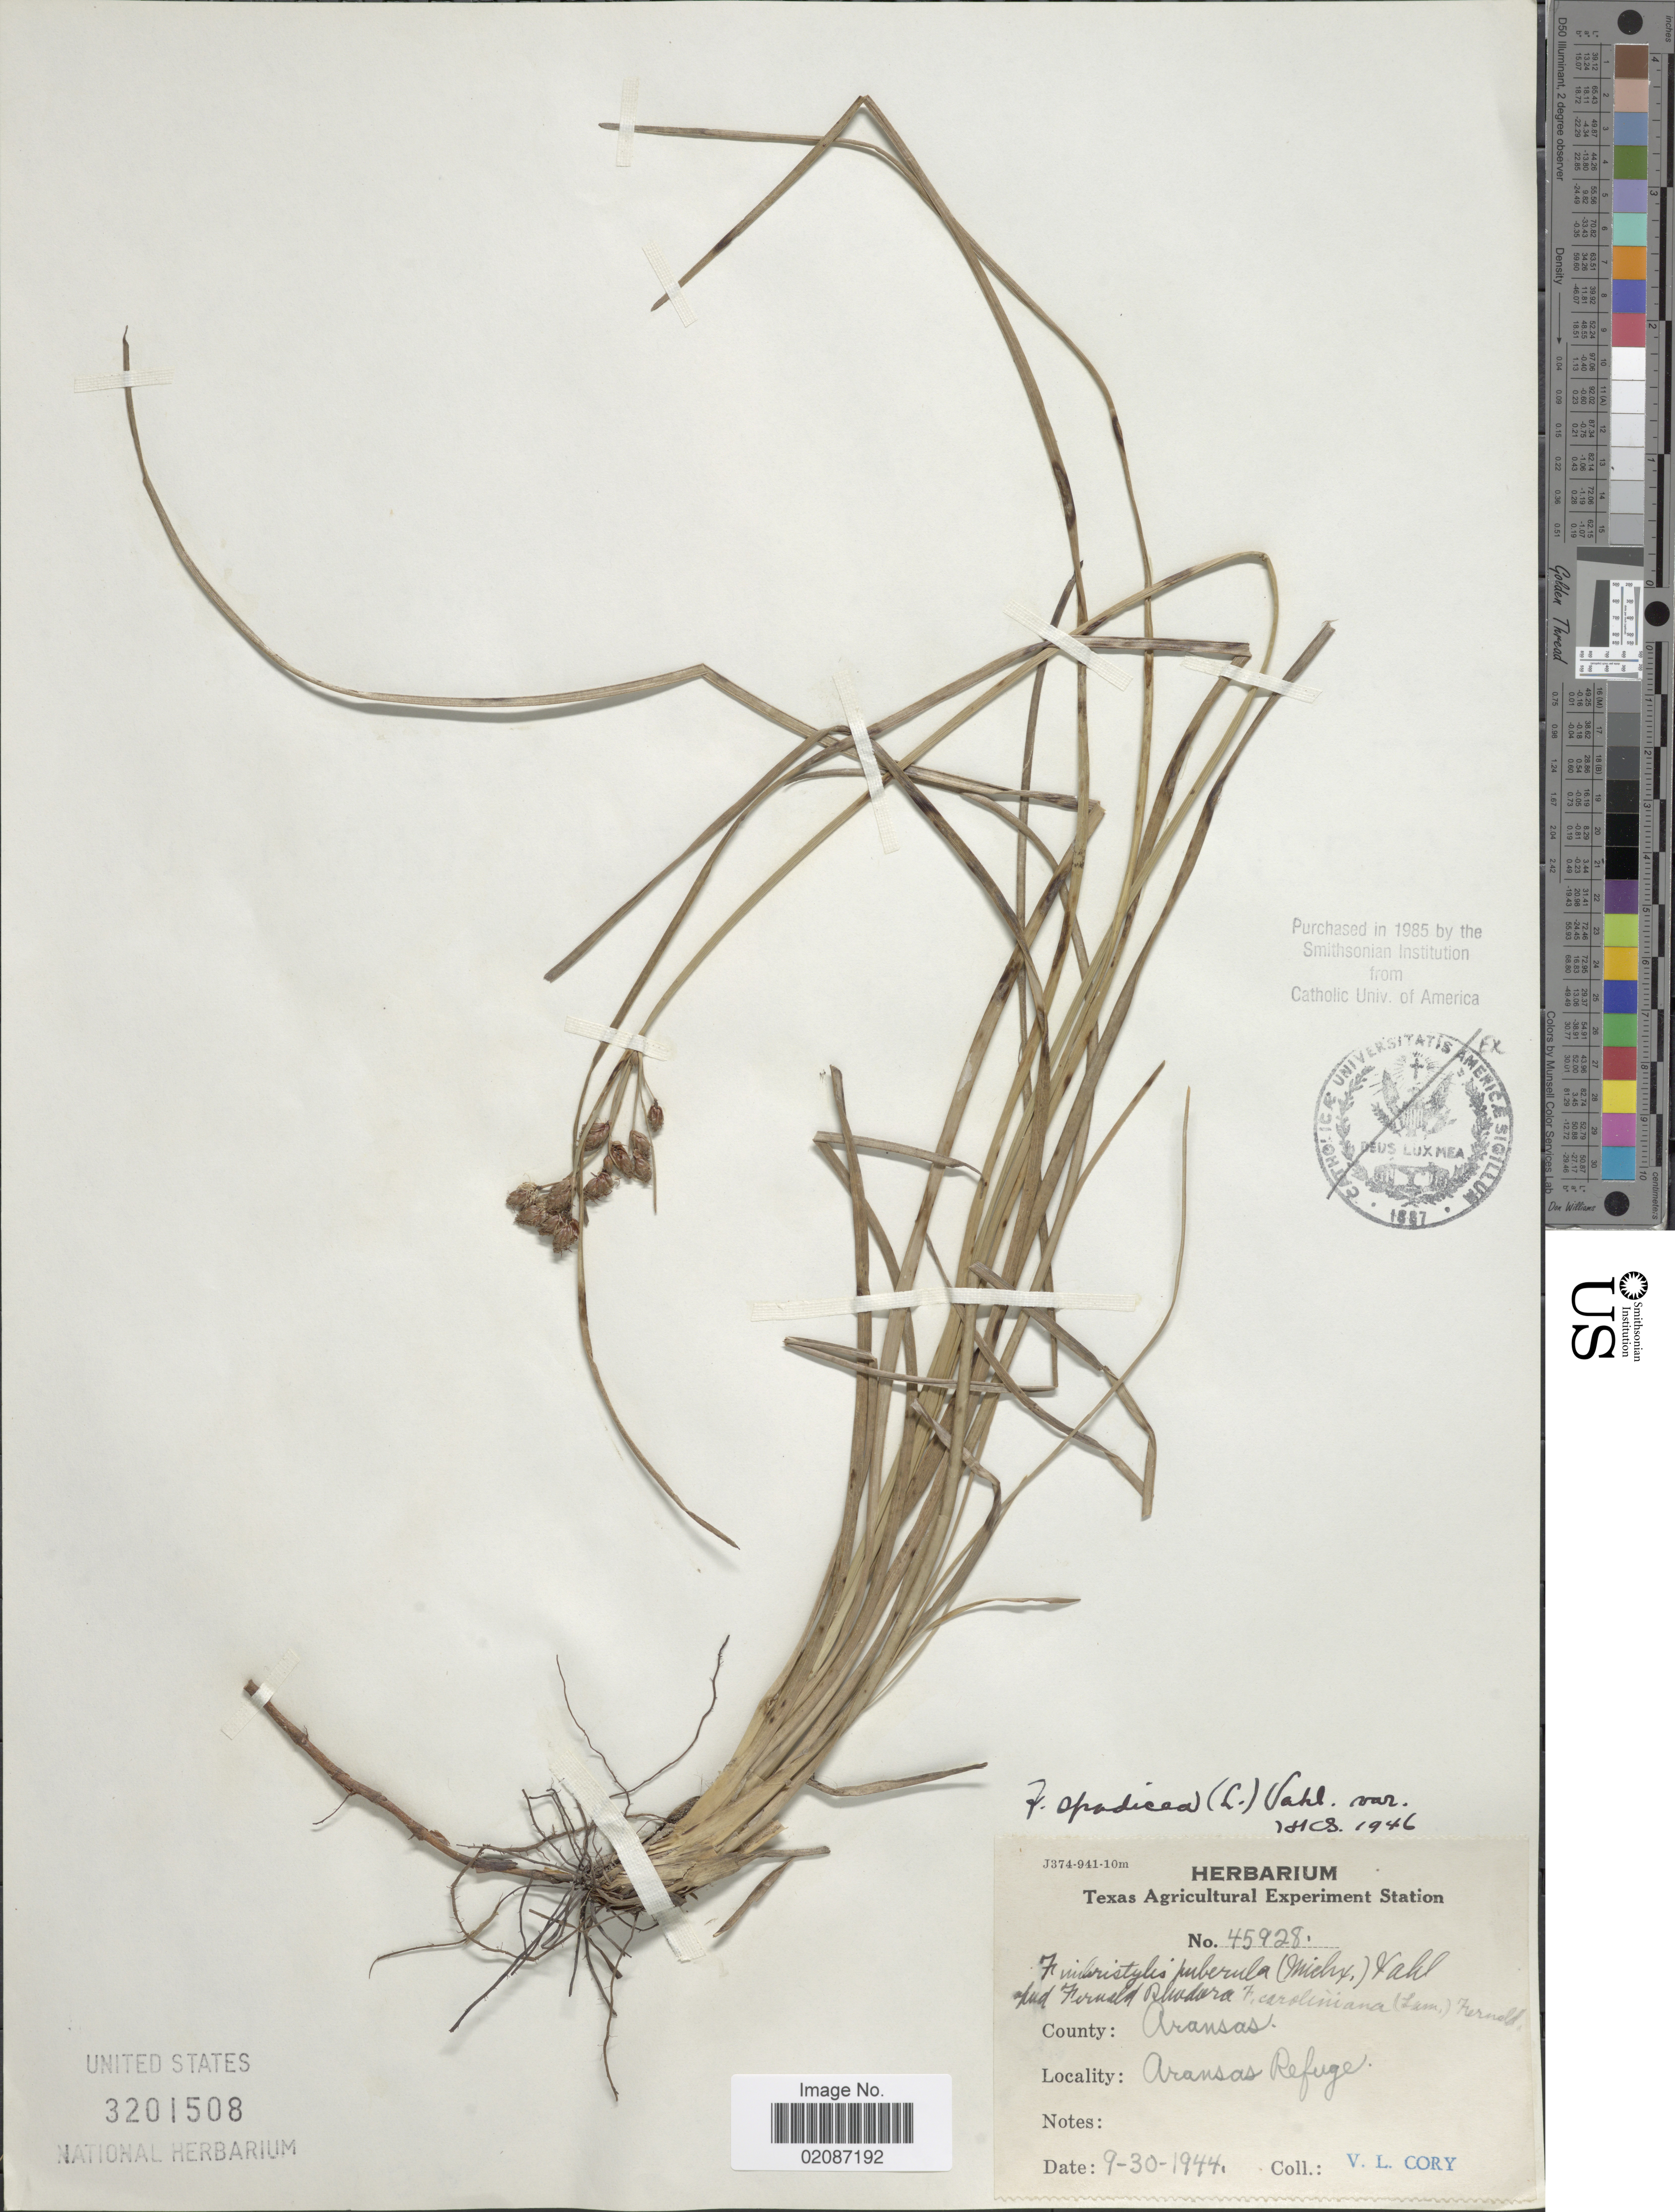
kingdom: Plantae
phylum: Tracheophyta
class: Liliopsida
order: Poales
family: Cyperaceae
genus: Fimbristylis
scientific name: Fimbristylis spadicea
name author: (L.) Vahl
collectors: V. Cory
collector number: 45928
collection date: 1944-09-30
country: United States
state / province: Texas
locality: County Aransas, Aransas Refuge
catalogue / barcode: US 3201508